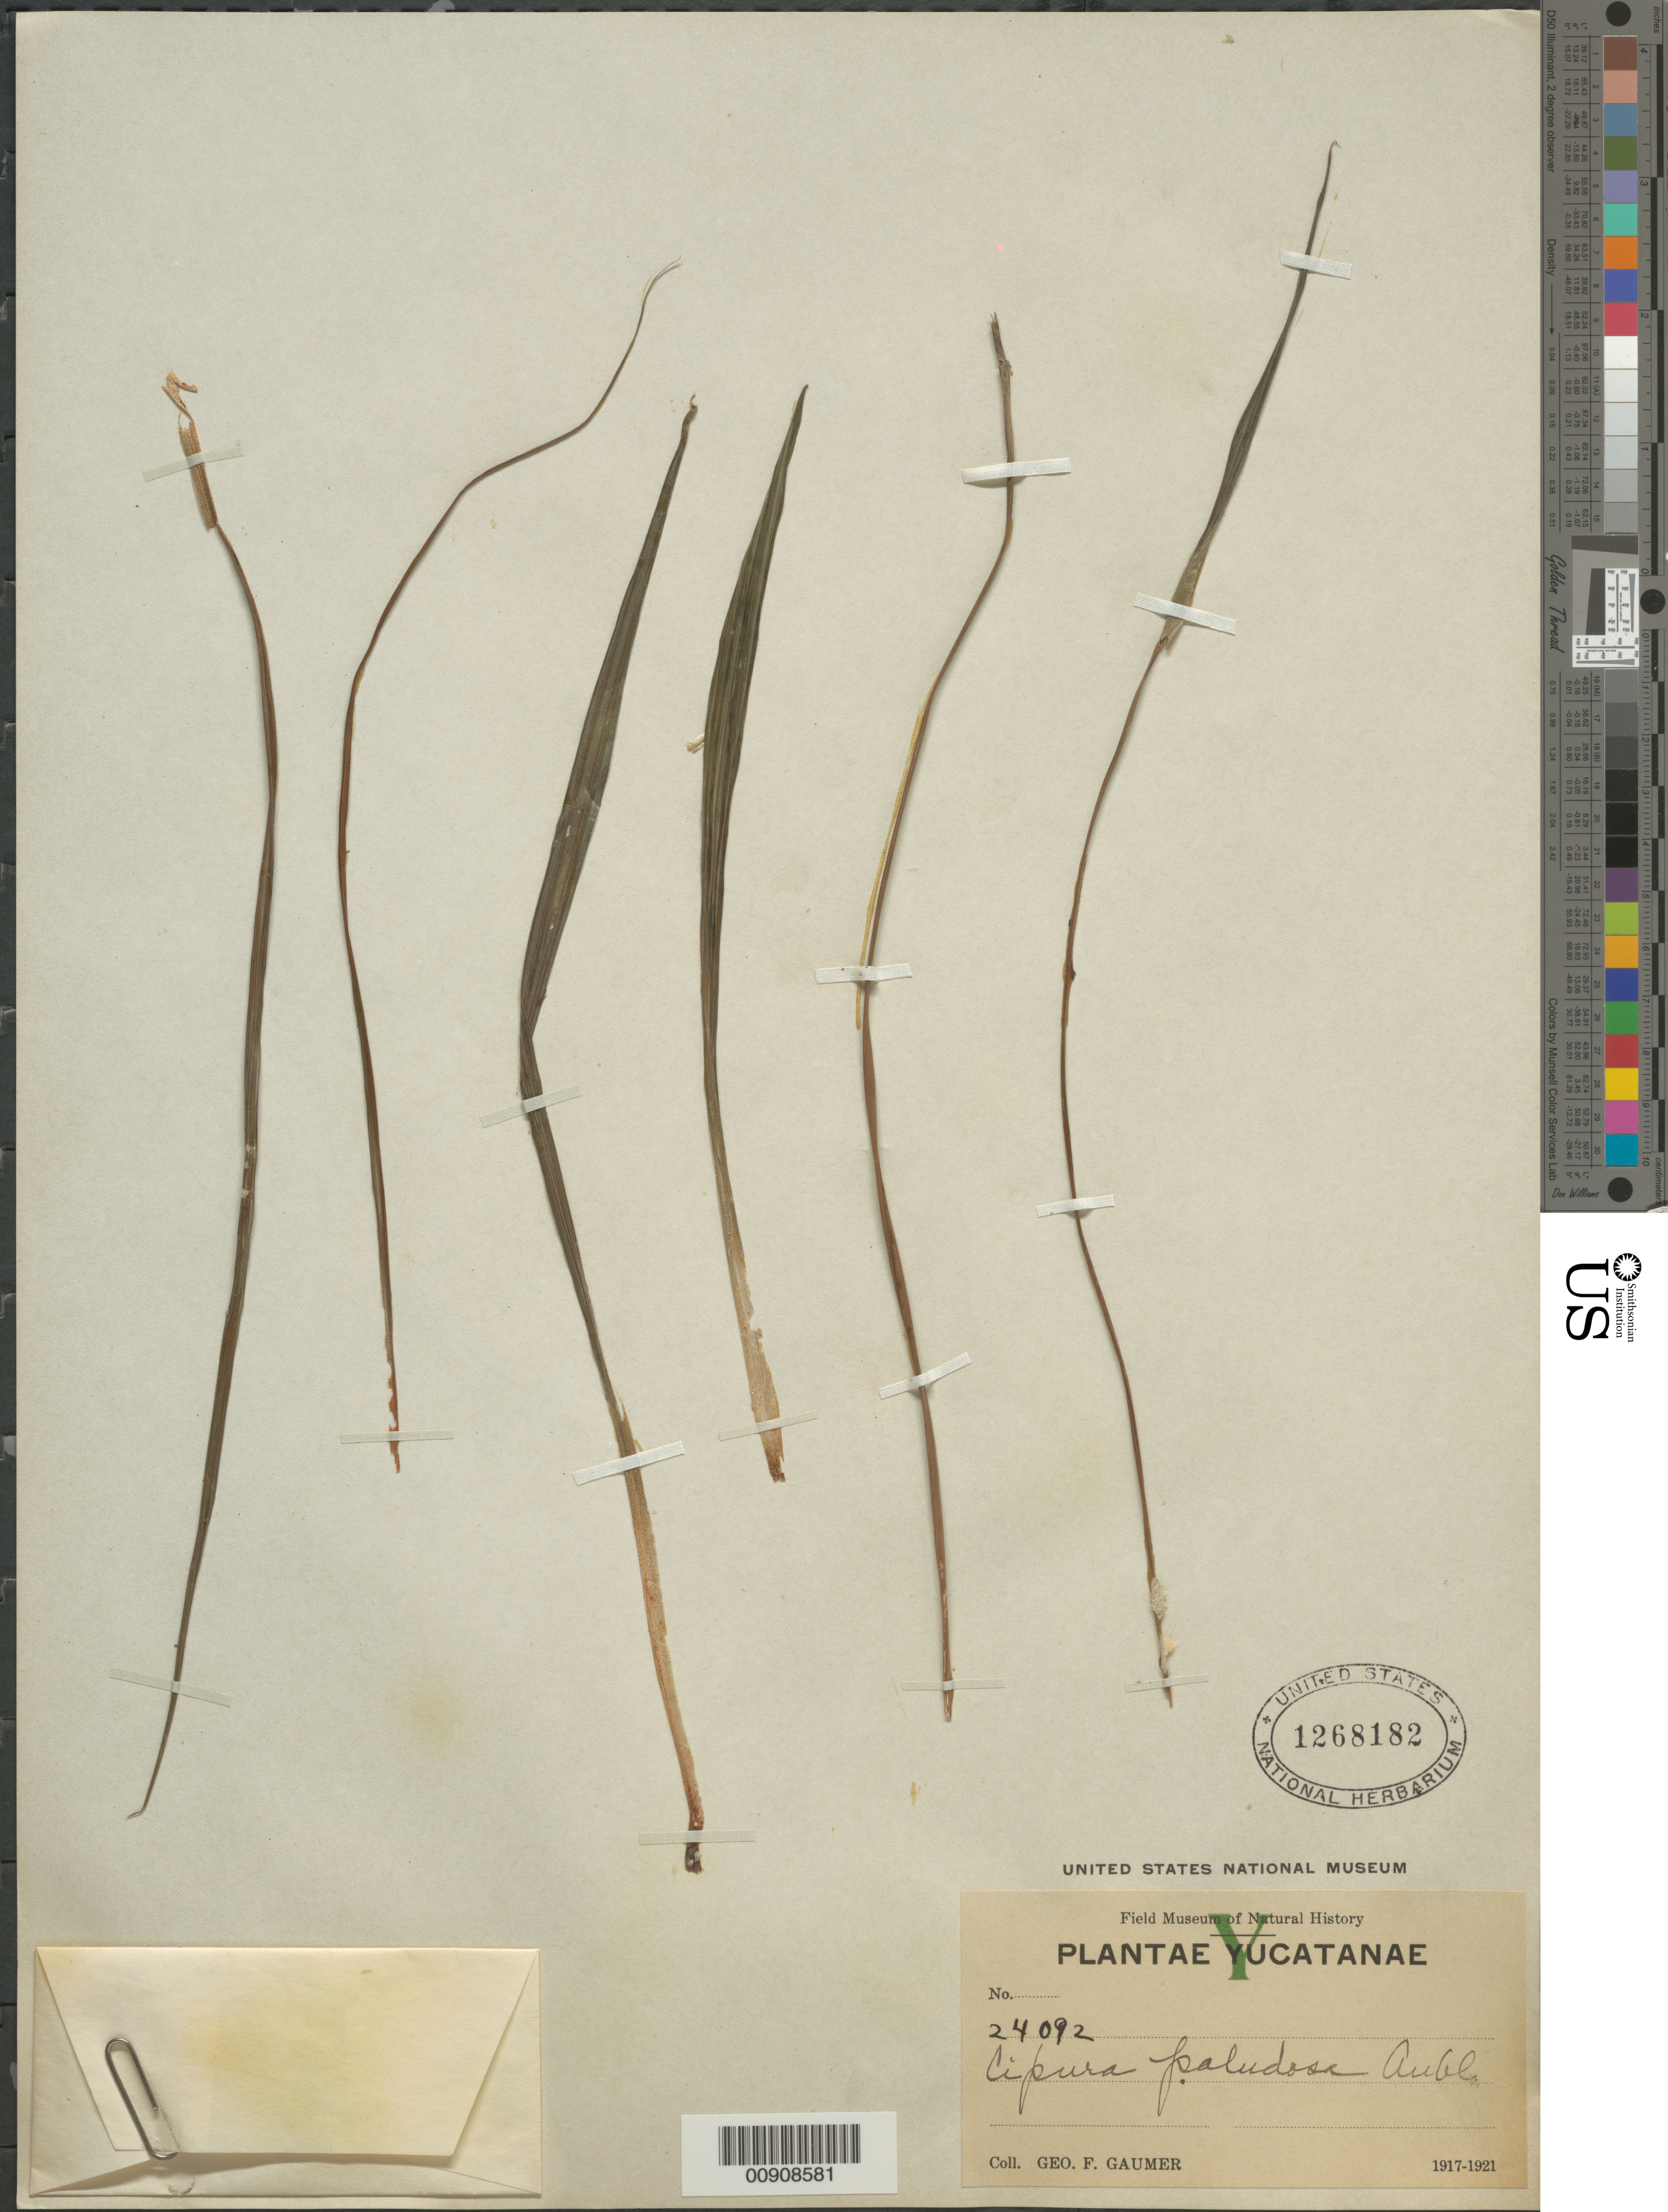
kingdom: Plantae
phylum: Tracheophyta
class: Liliopsida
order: Asparagales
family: Iridaceae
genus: Cipura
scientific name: Cipura paludosa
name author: Aubl.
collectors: G. F. Gaumer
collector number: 24092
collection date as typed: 1917 to -- --- 1921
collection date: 1917/1921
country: Mexico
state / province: Yucatán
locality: Yucatán.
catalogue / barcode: US 1268182